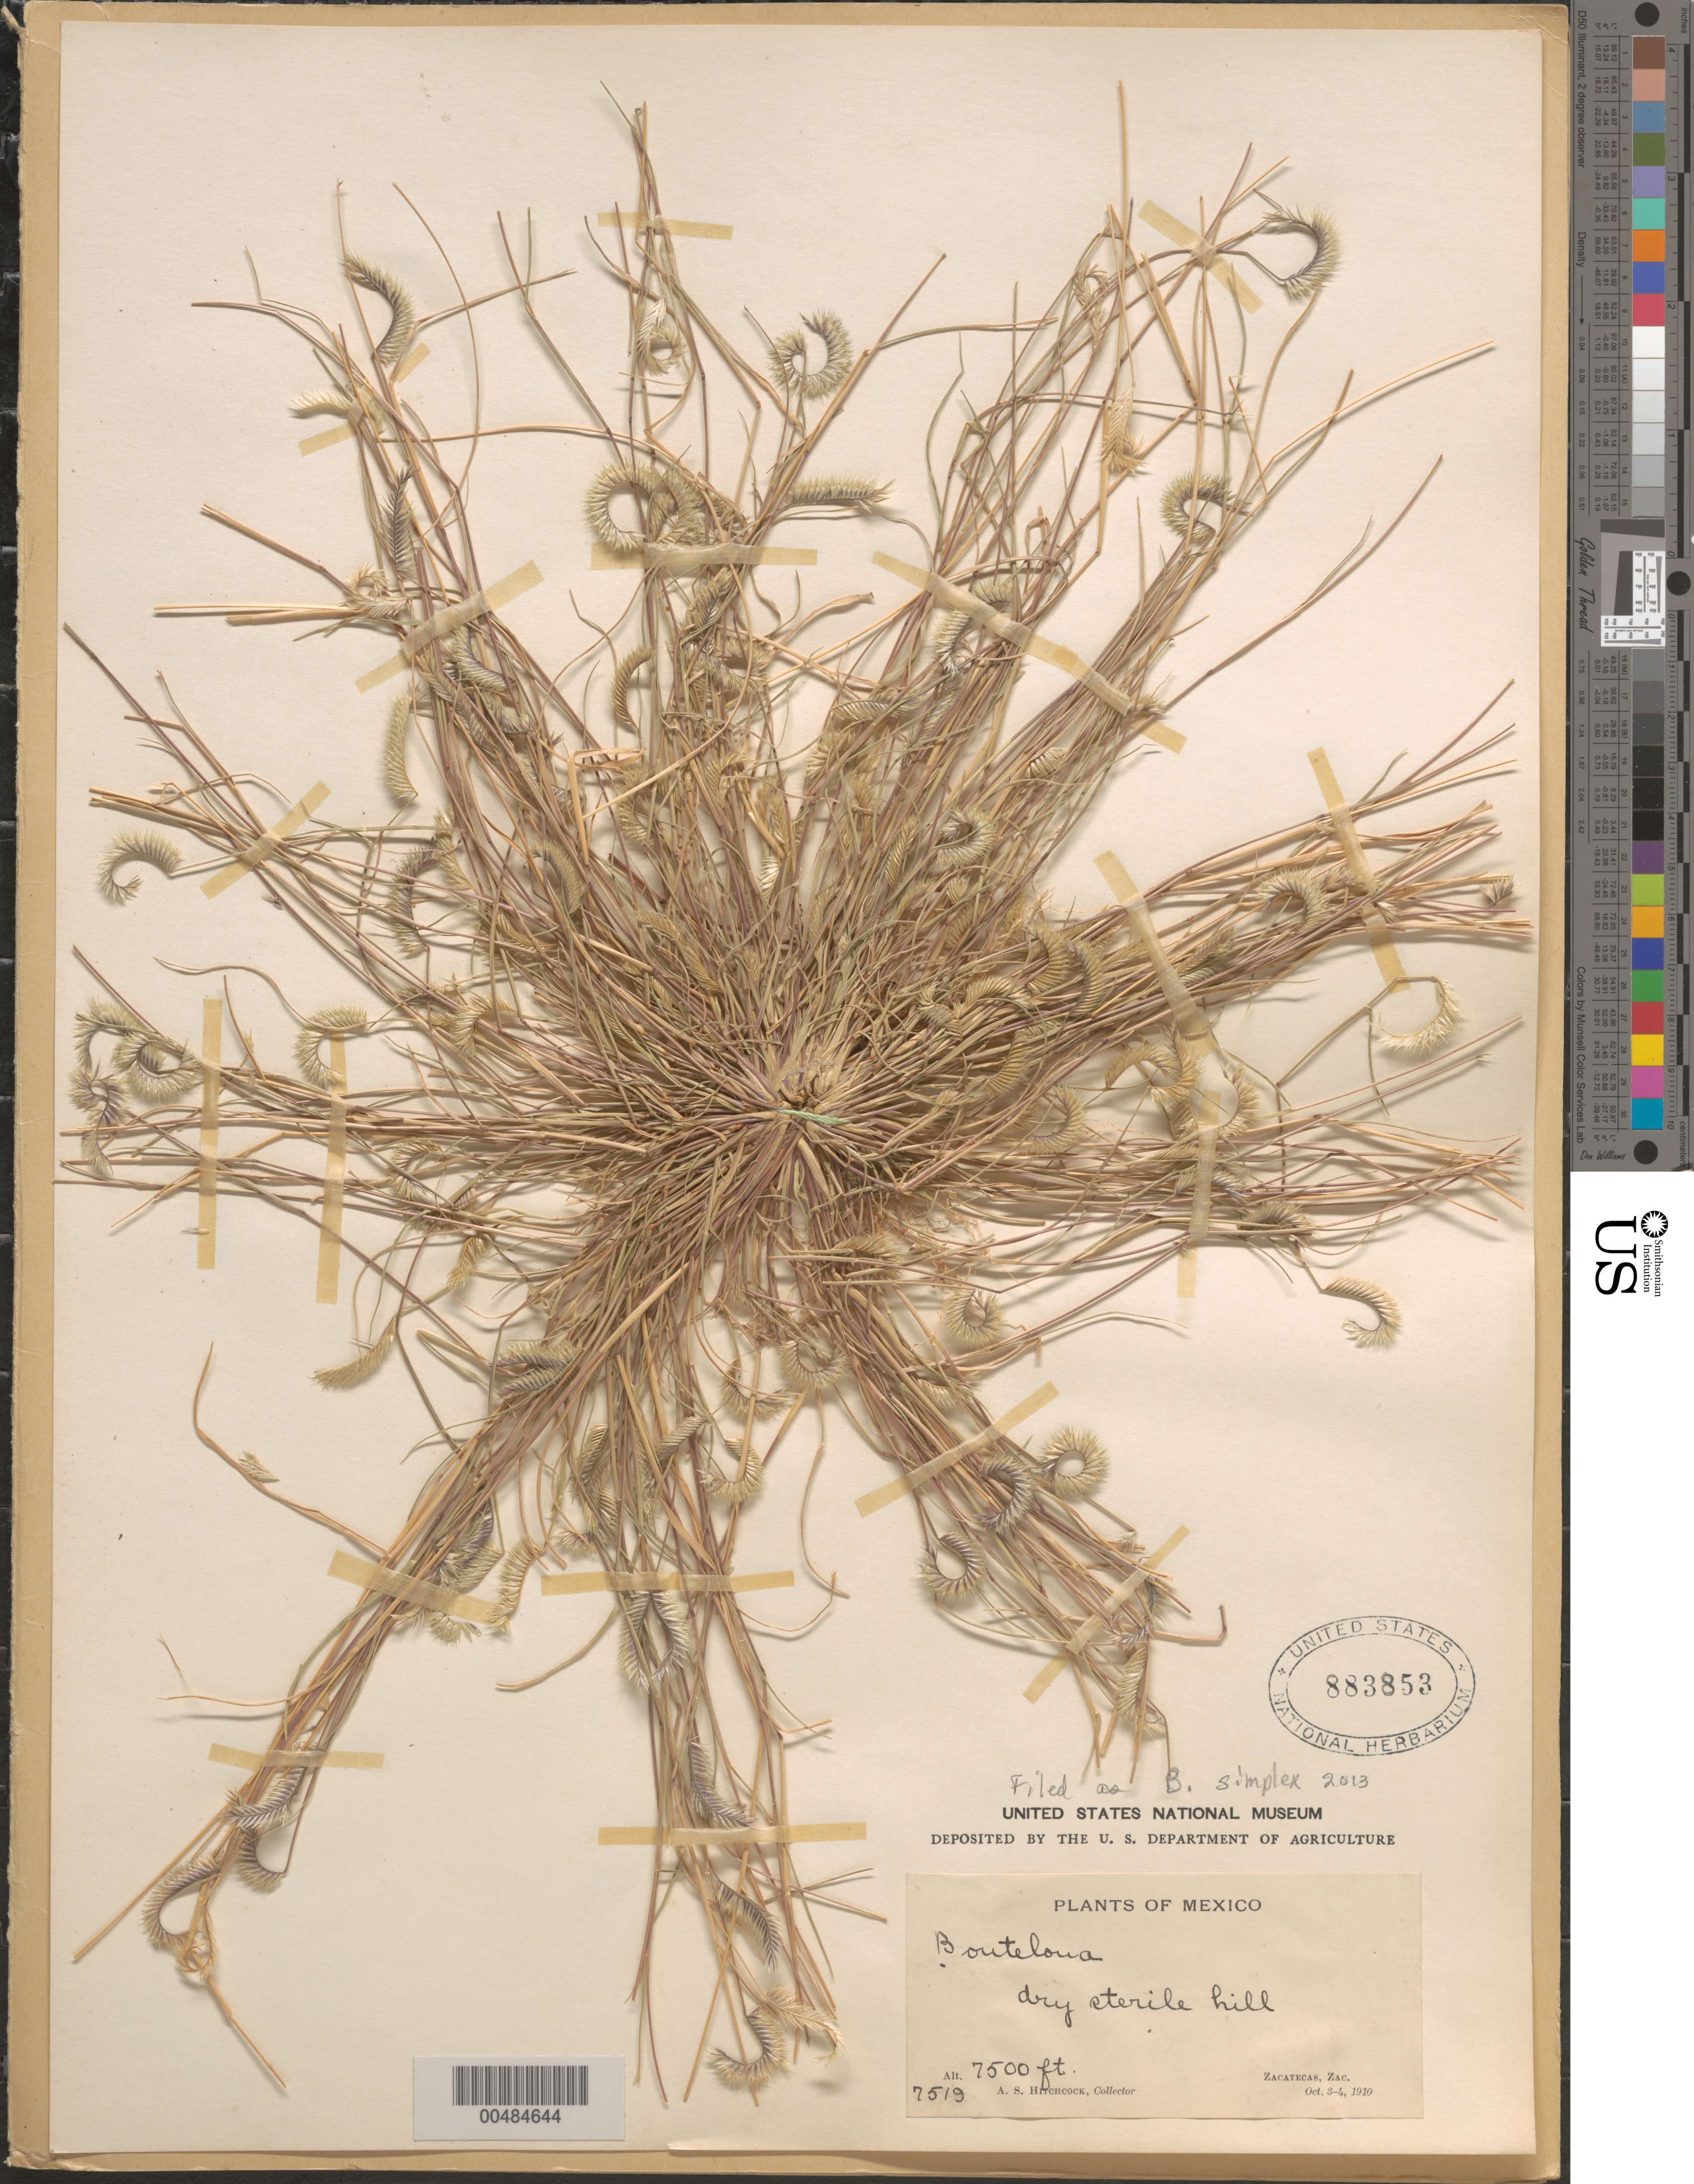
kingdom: Plantae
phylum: Tracheophyta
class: Liliopsida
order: Poales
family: Poaceae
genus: Bouteloua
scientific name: Bouteloua simplex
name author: Lag.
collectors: A. S. Hitchcock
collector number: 7519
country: Mexico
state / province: Zacatecas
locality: Zacatecas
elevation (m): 2286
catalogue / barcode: US 883853